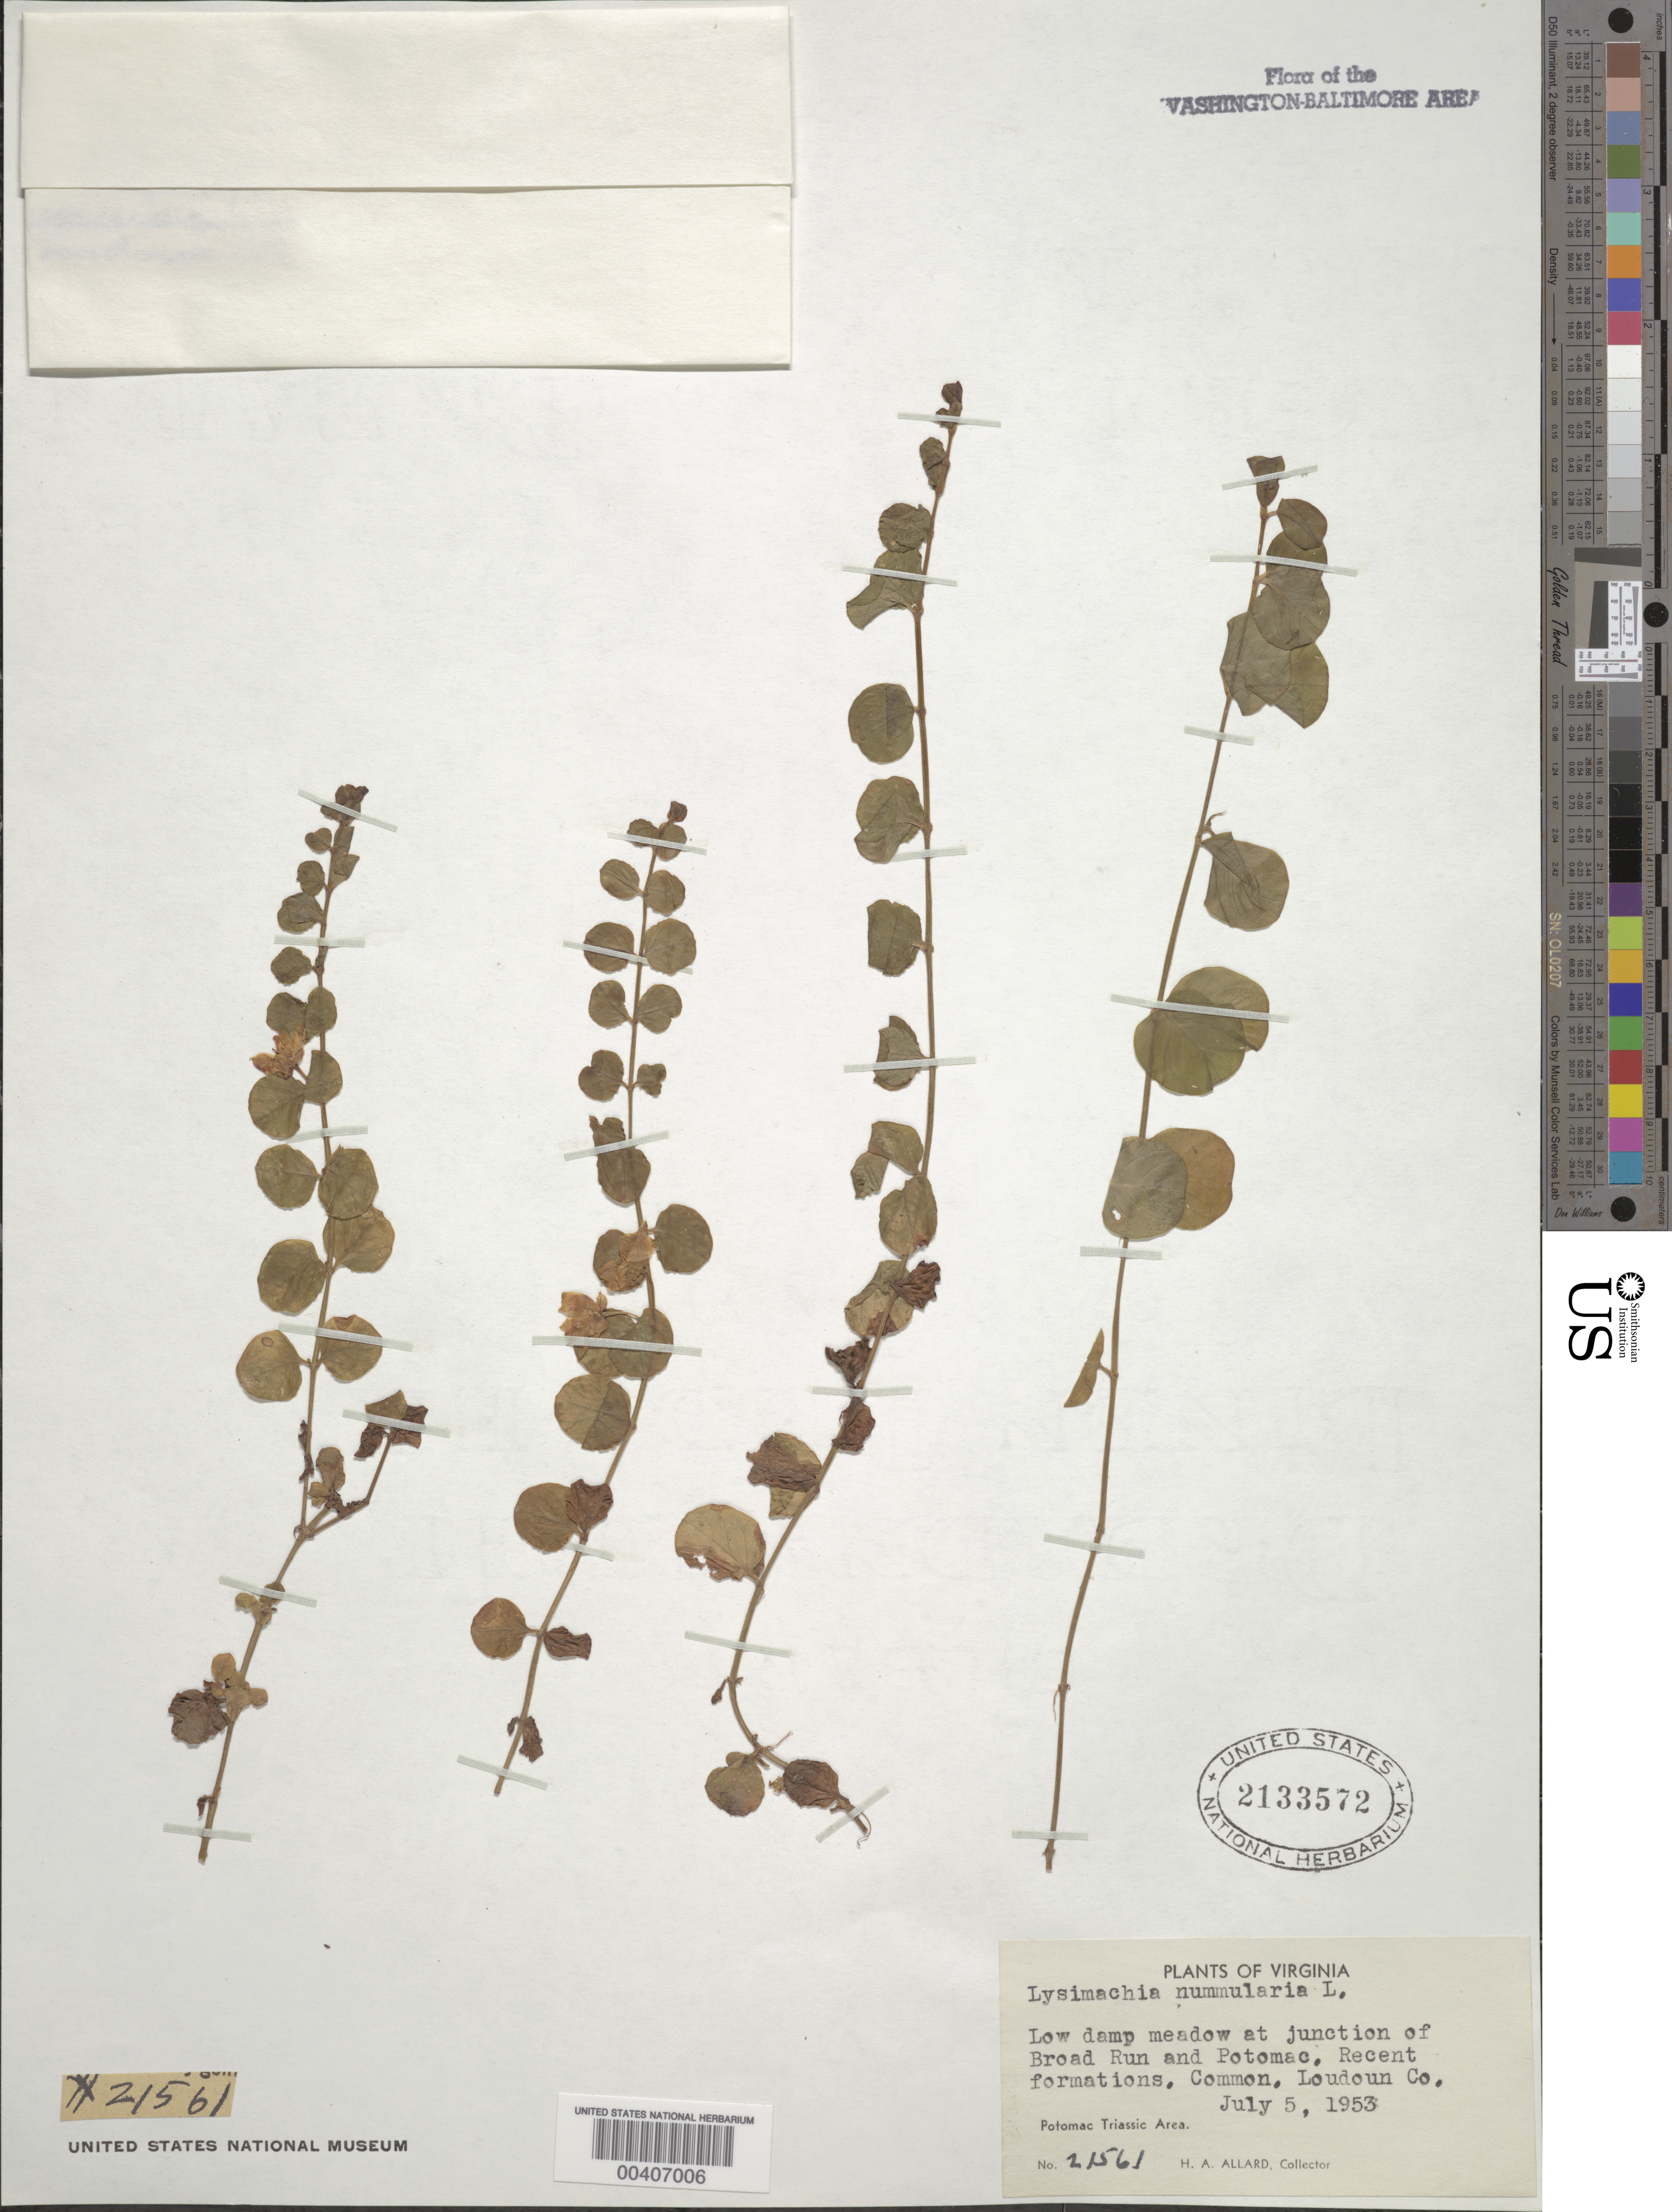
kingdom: Plantae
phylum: Tracheophyta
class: Magnoliopsida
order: Ericales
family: Primulaceae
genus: Lysimachia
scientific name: Lysimachia nummularia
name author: L.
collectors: H. A. Allard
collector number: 21561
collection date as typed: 05 Jul 1953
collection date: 1953-07-05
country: United States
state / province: Virginia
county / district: Loudoun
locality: Broad Run and Potomac River Junction C. and O. Canal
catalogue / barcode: US 2133572